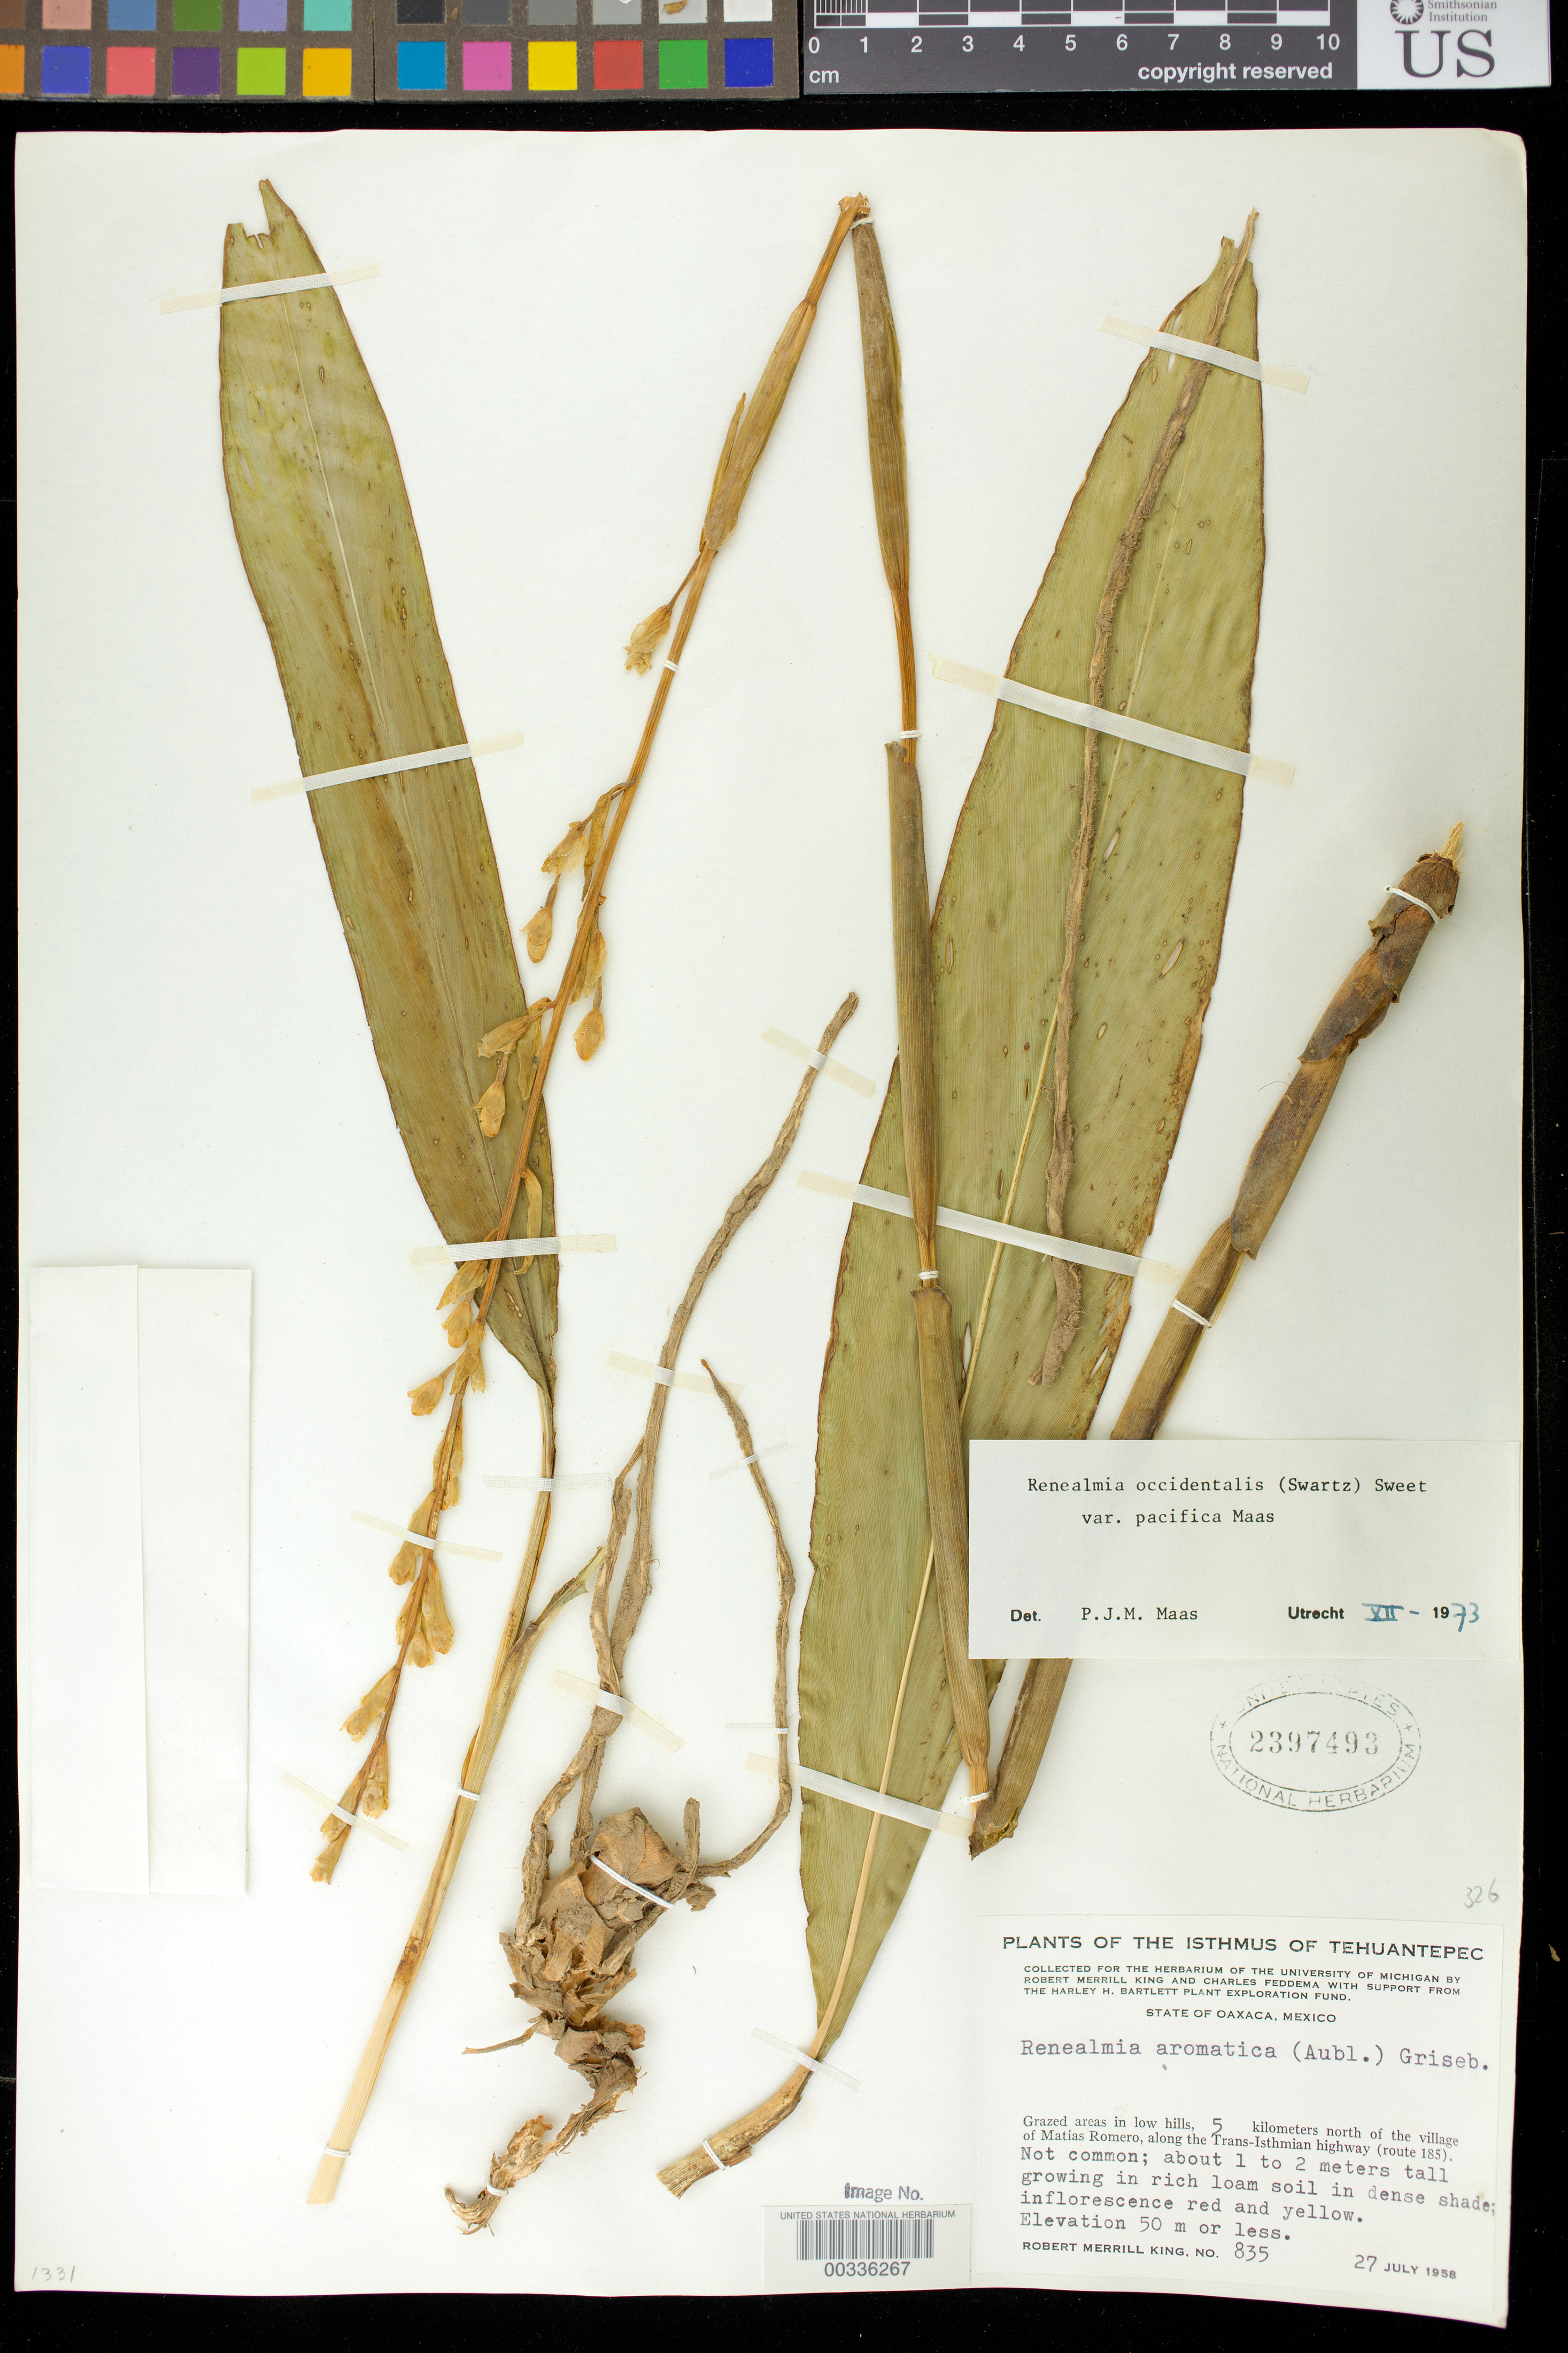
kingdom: Plantae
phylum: Tracheophyta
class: Liliopsida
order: Zingiberales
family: Zingiberaceae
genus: Renealmia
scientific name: Renealmia occidentalis var. pacifica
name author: Maas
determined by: Maas, Paul J. M.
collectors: R. M. King & C. Feddema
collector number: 835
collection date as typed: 27 Jul 1958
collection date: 1958-07-27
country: Mexico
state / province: Oaxaca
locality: Plants of the Isthmus of Tehuantepec, 5 km N of village of matias romero, along trans-isthmian highway (route 185)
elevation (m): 0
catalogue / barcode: US 2397493